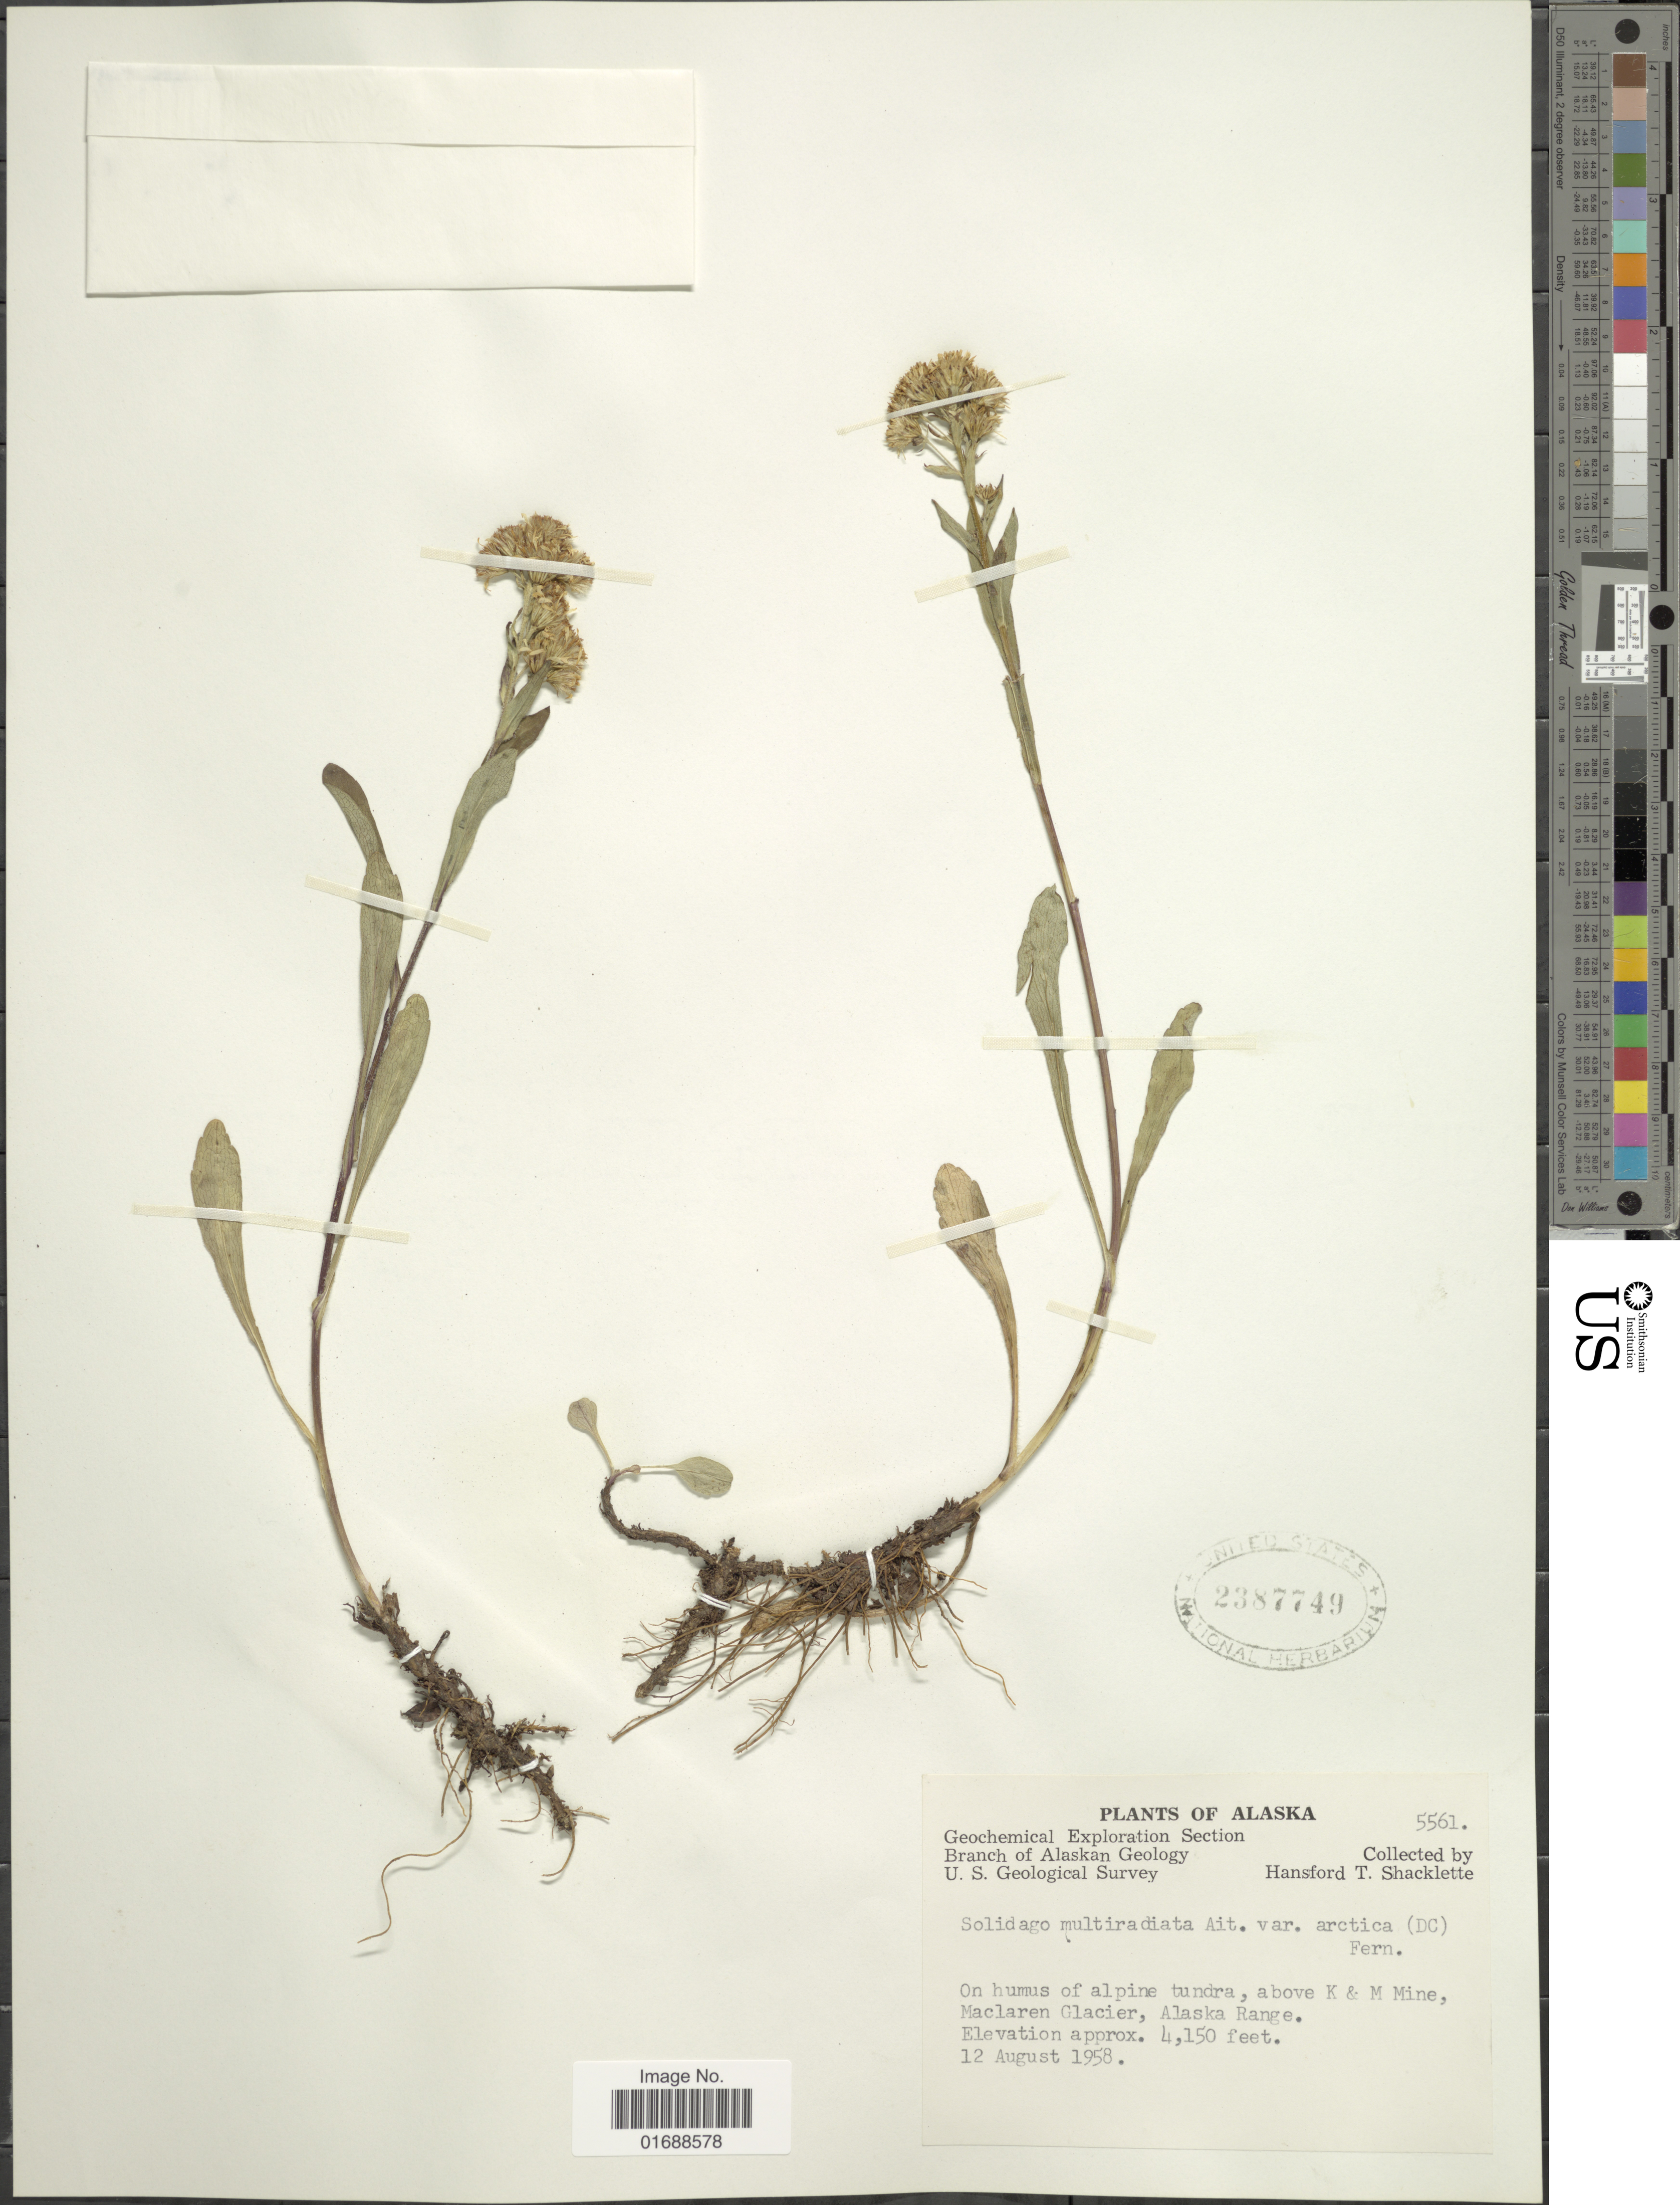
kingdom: Plantae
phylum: Tracheophyta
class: Magnoliopsida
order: Asterales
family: Asteraceae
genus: Solidago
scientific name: Solidago multiradiata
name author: Aiton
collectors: H. Shacklette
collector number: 5561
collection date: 1958-08-12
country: United States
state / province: Alaska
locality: On humus of alpine tundra, above K & M Mine, Maclaren Glacier. Alaska Range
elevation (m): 1265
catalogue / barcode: US 2387749